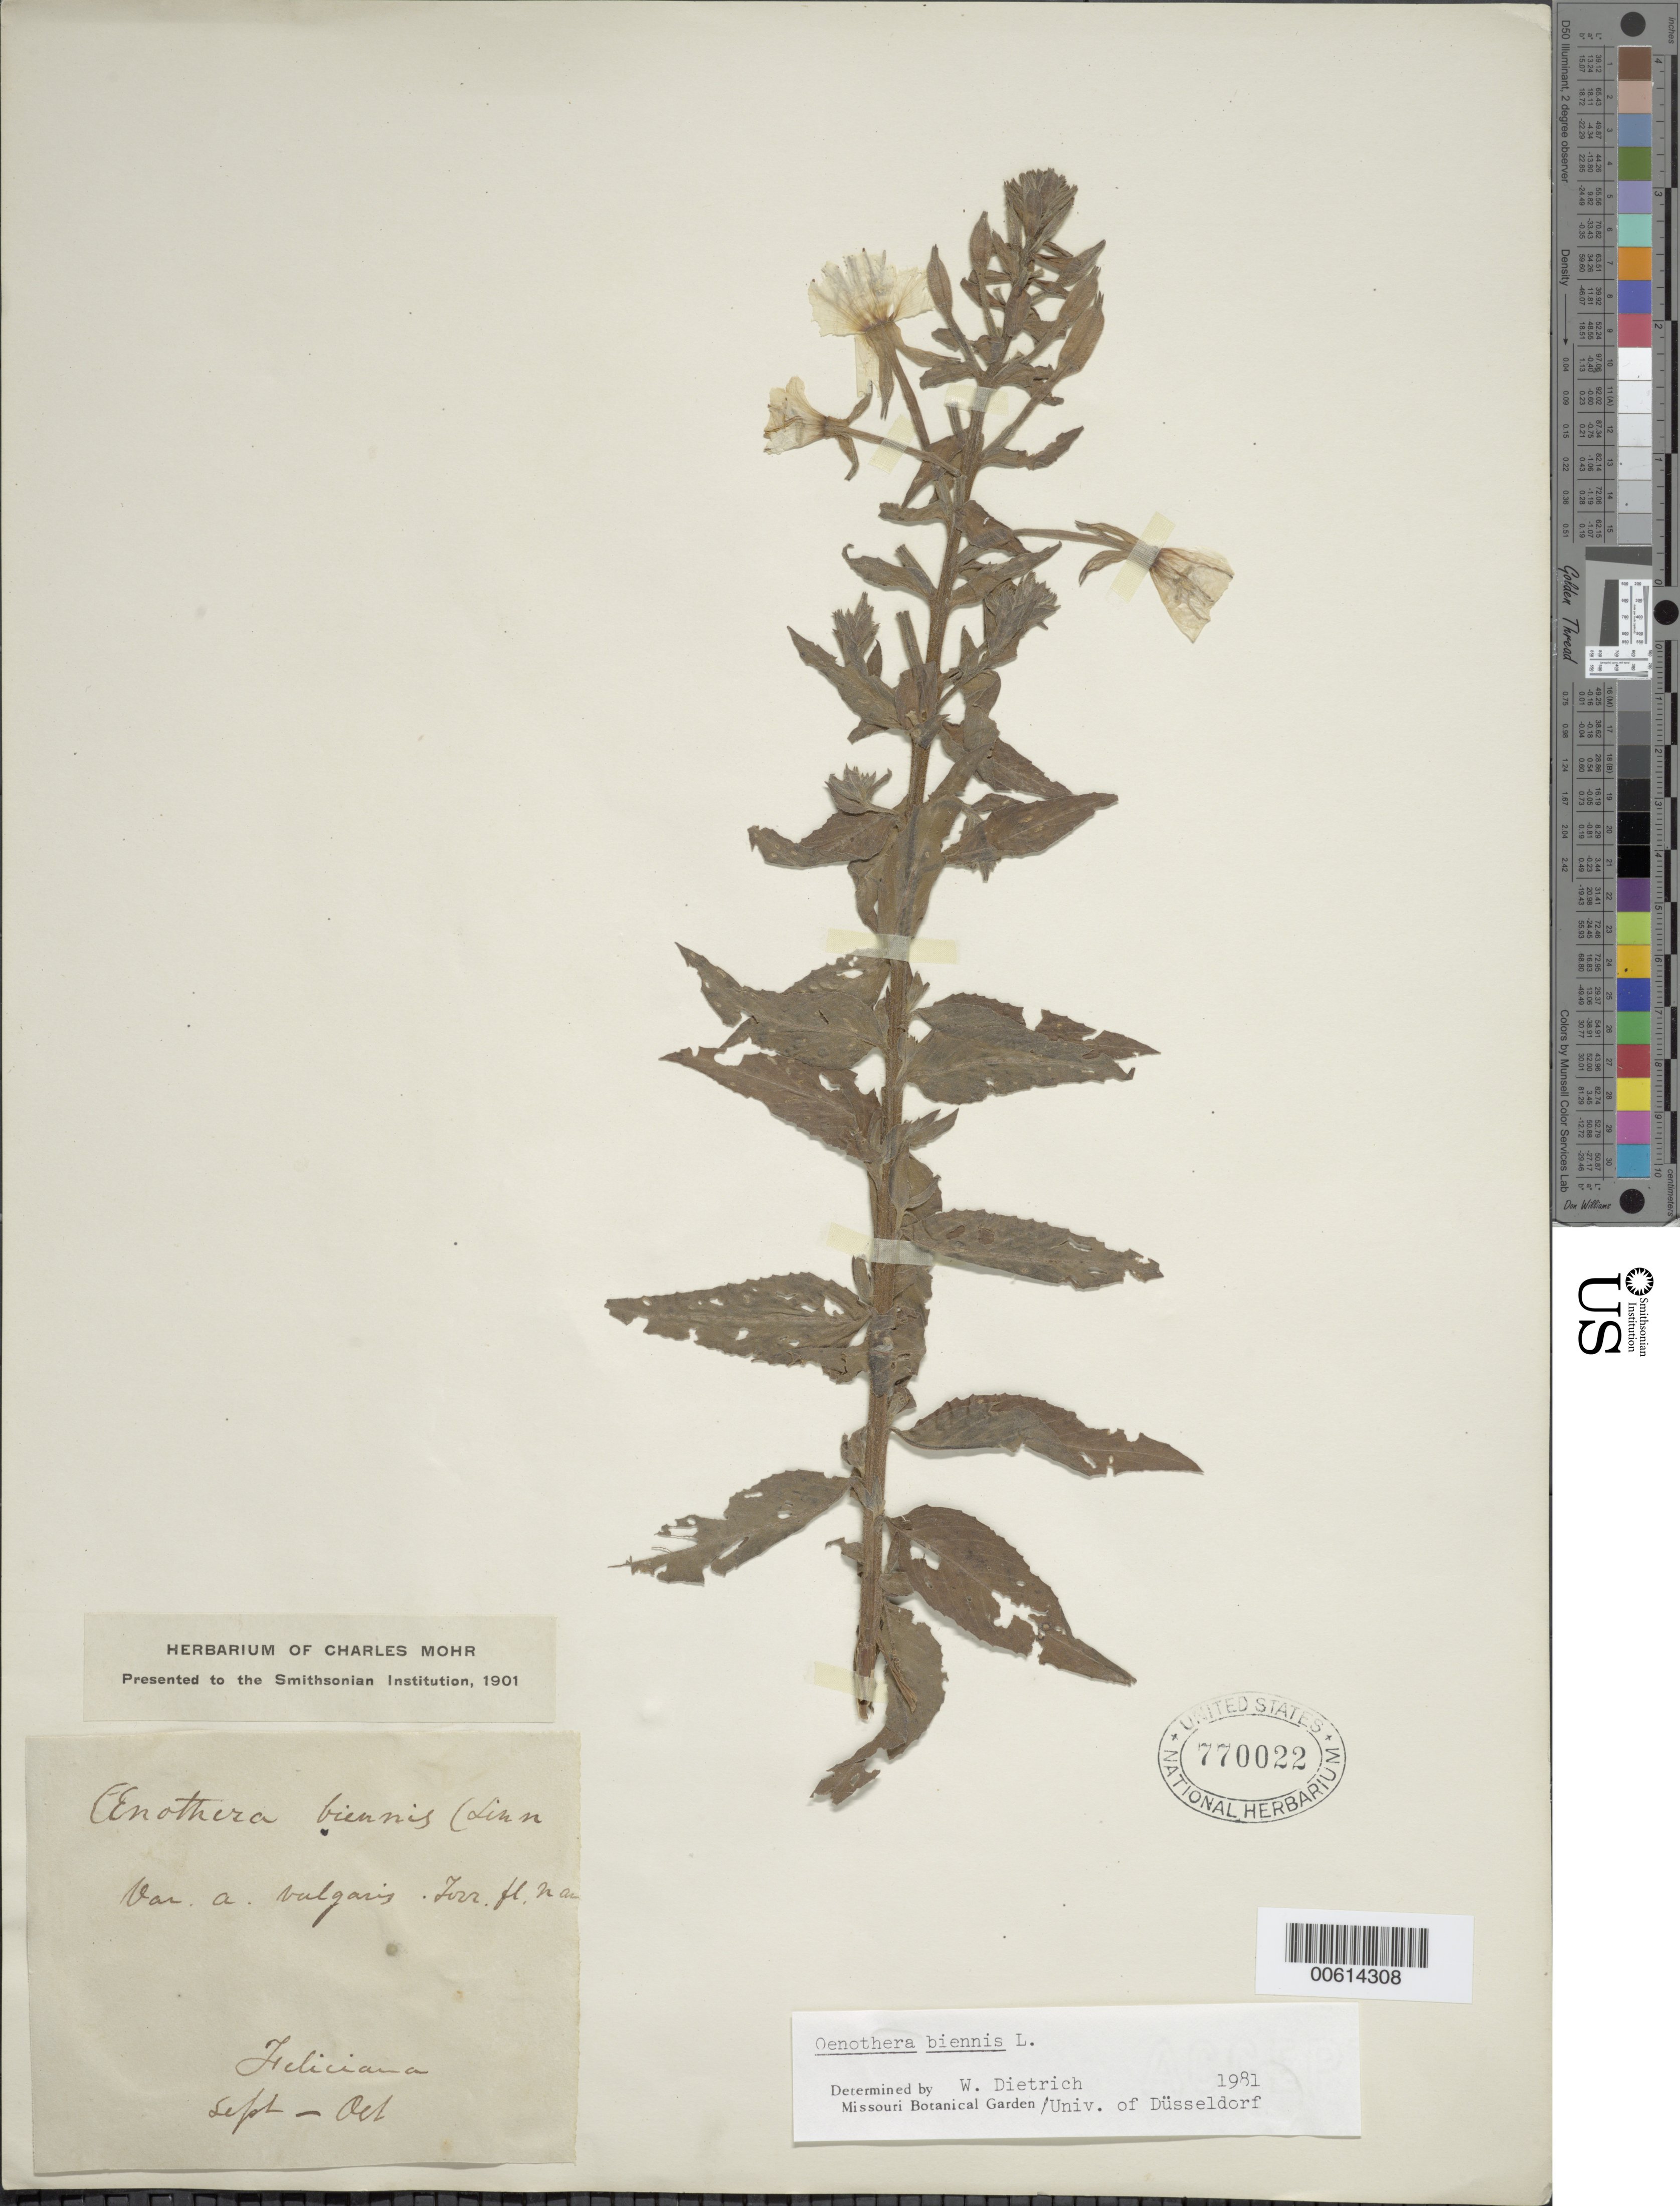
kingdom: Plantae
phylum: Tracheophyta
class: Magnoliopsida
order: Myrtales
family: Onagraceae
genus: Oenothera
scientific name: Oenothera biennis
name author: L.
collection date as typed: Sep ---- to -- Oct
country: United States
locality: Feliciana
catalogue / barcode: US 770022